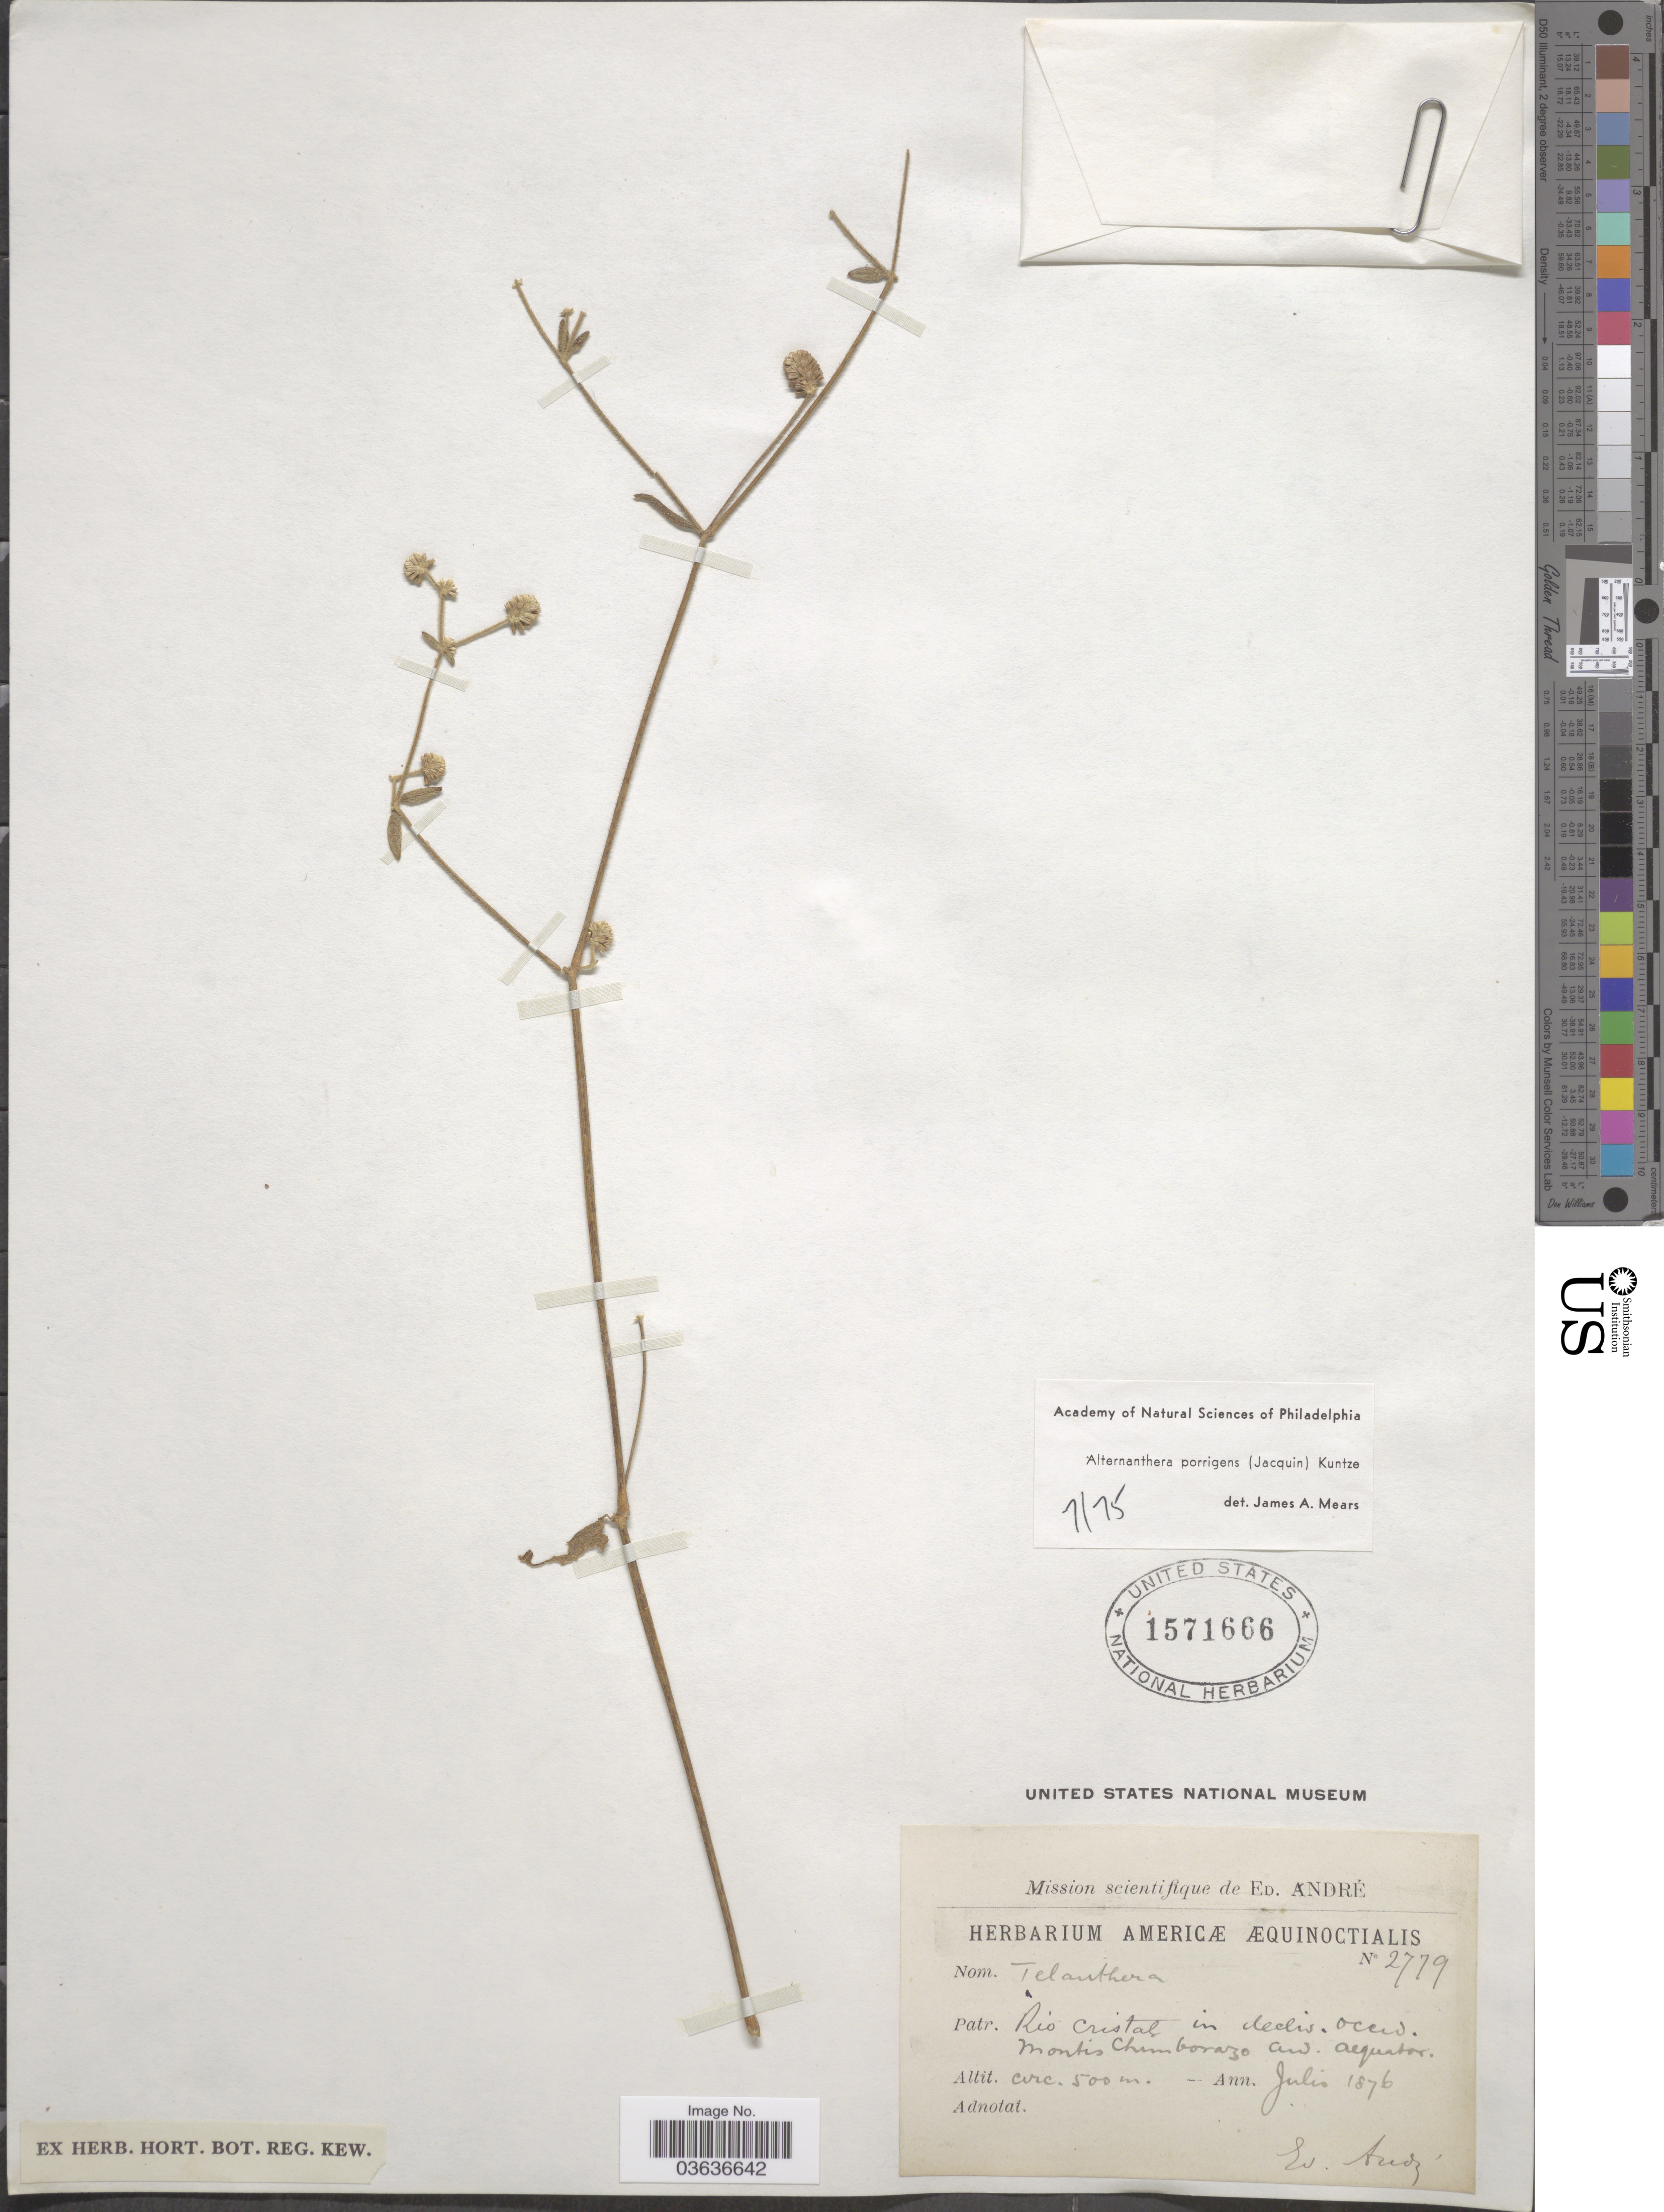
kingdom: Plantae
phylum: Tracheophyta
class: Magnoliopsida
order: Caryophyllales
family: Amaranthaceae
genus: Alternanthera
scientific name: Alternanthera porrigens var. porrigens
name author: (Jacq.) Kuntze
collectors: É. F. André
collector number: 2779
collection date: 1876-07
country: Ecuador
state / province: Chimborazo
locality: Patr. Rio Cristal in decliv. occid. montis Chimborazo and. aequator.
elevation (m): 500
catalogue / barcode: US 1571666